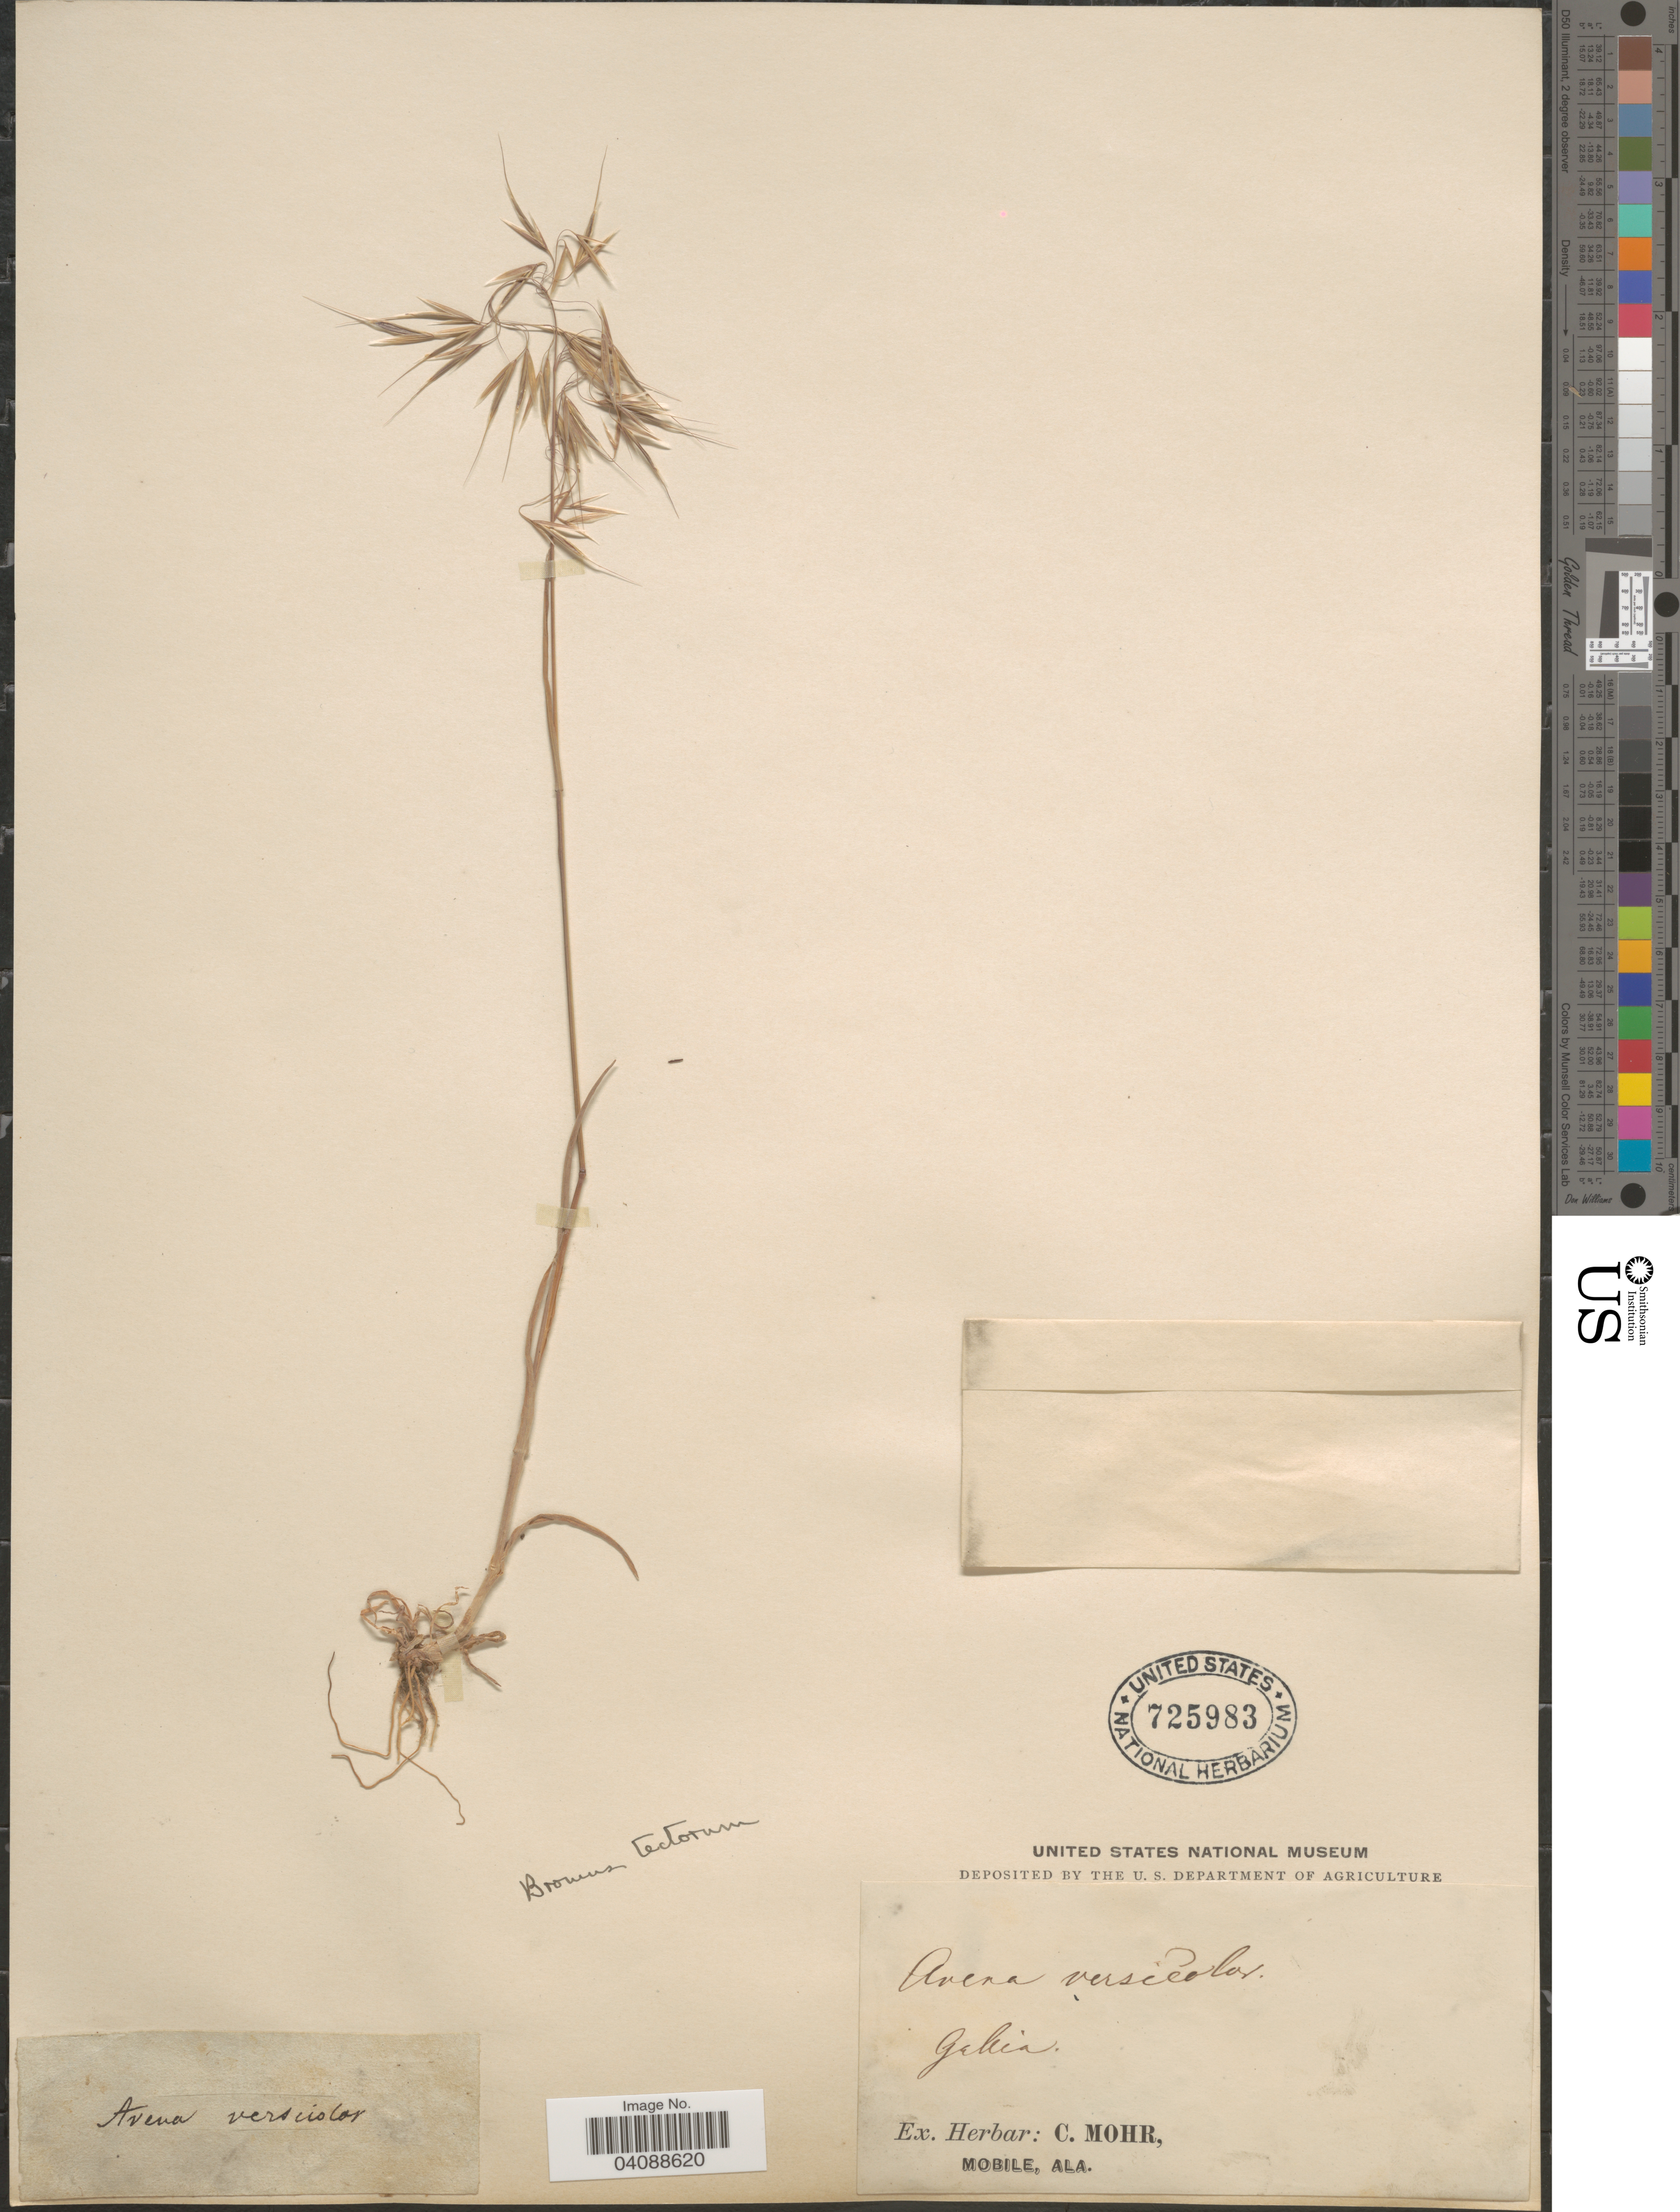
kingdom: Plantae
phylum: Tracheophyta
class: Liliopsida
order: Poales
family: Poaceae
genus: Bromus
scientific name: Bromus tectorum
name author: L.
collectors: ex herb. C. Mohr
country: France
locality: Gallia.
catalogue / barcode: US 725983